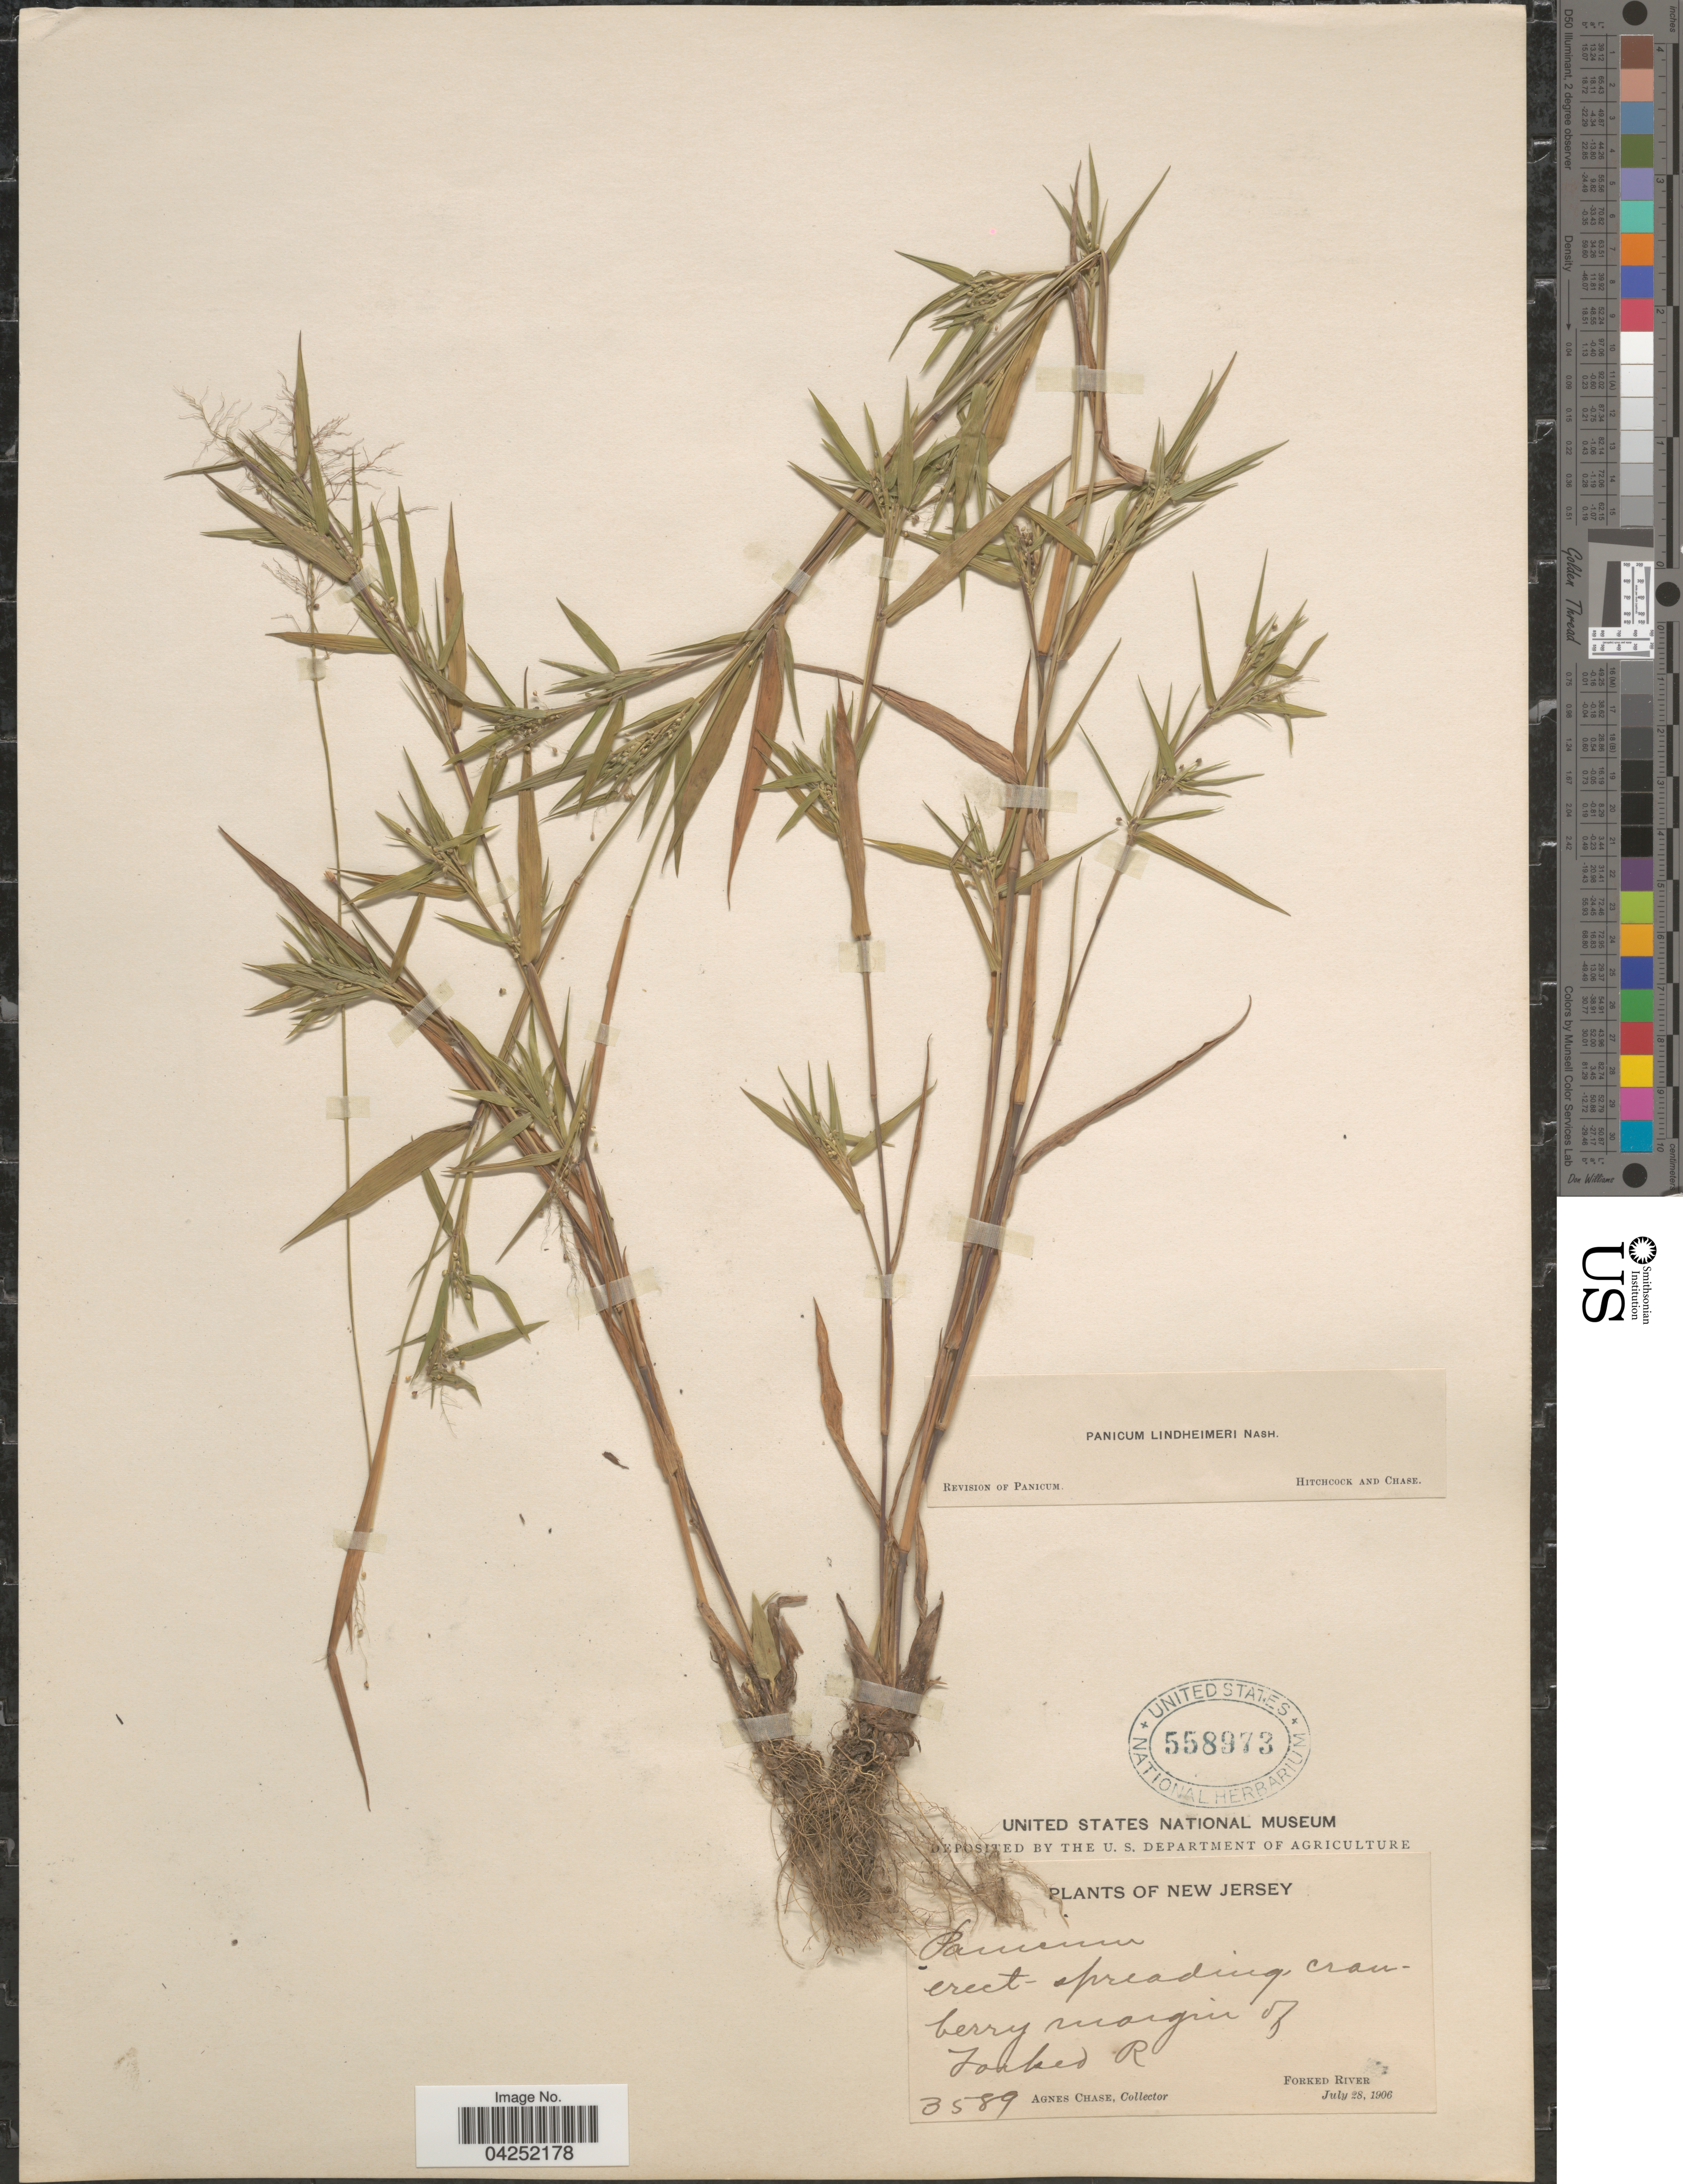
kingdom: Plantae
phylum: Tracheophyta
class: Liliopsida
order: Poales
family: Poaceae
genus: Dichanthelium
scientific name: Dichanthelium acuminatum var. lindheimeri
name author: (Nash) Gould & C.A. Clark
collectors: A. Chase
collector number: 3589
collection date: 1906-07-28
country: United States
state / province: New Jersey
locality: Cranberry margin of Forked R. Forked River.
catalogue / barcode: US 558973